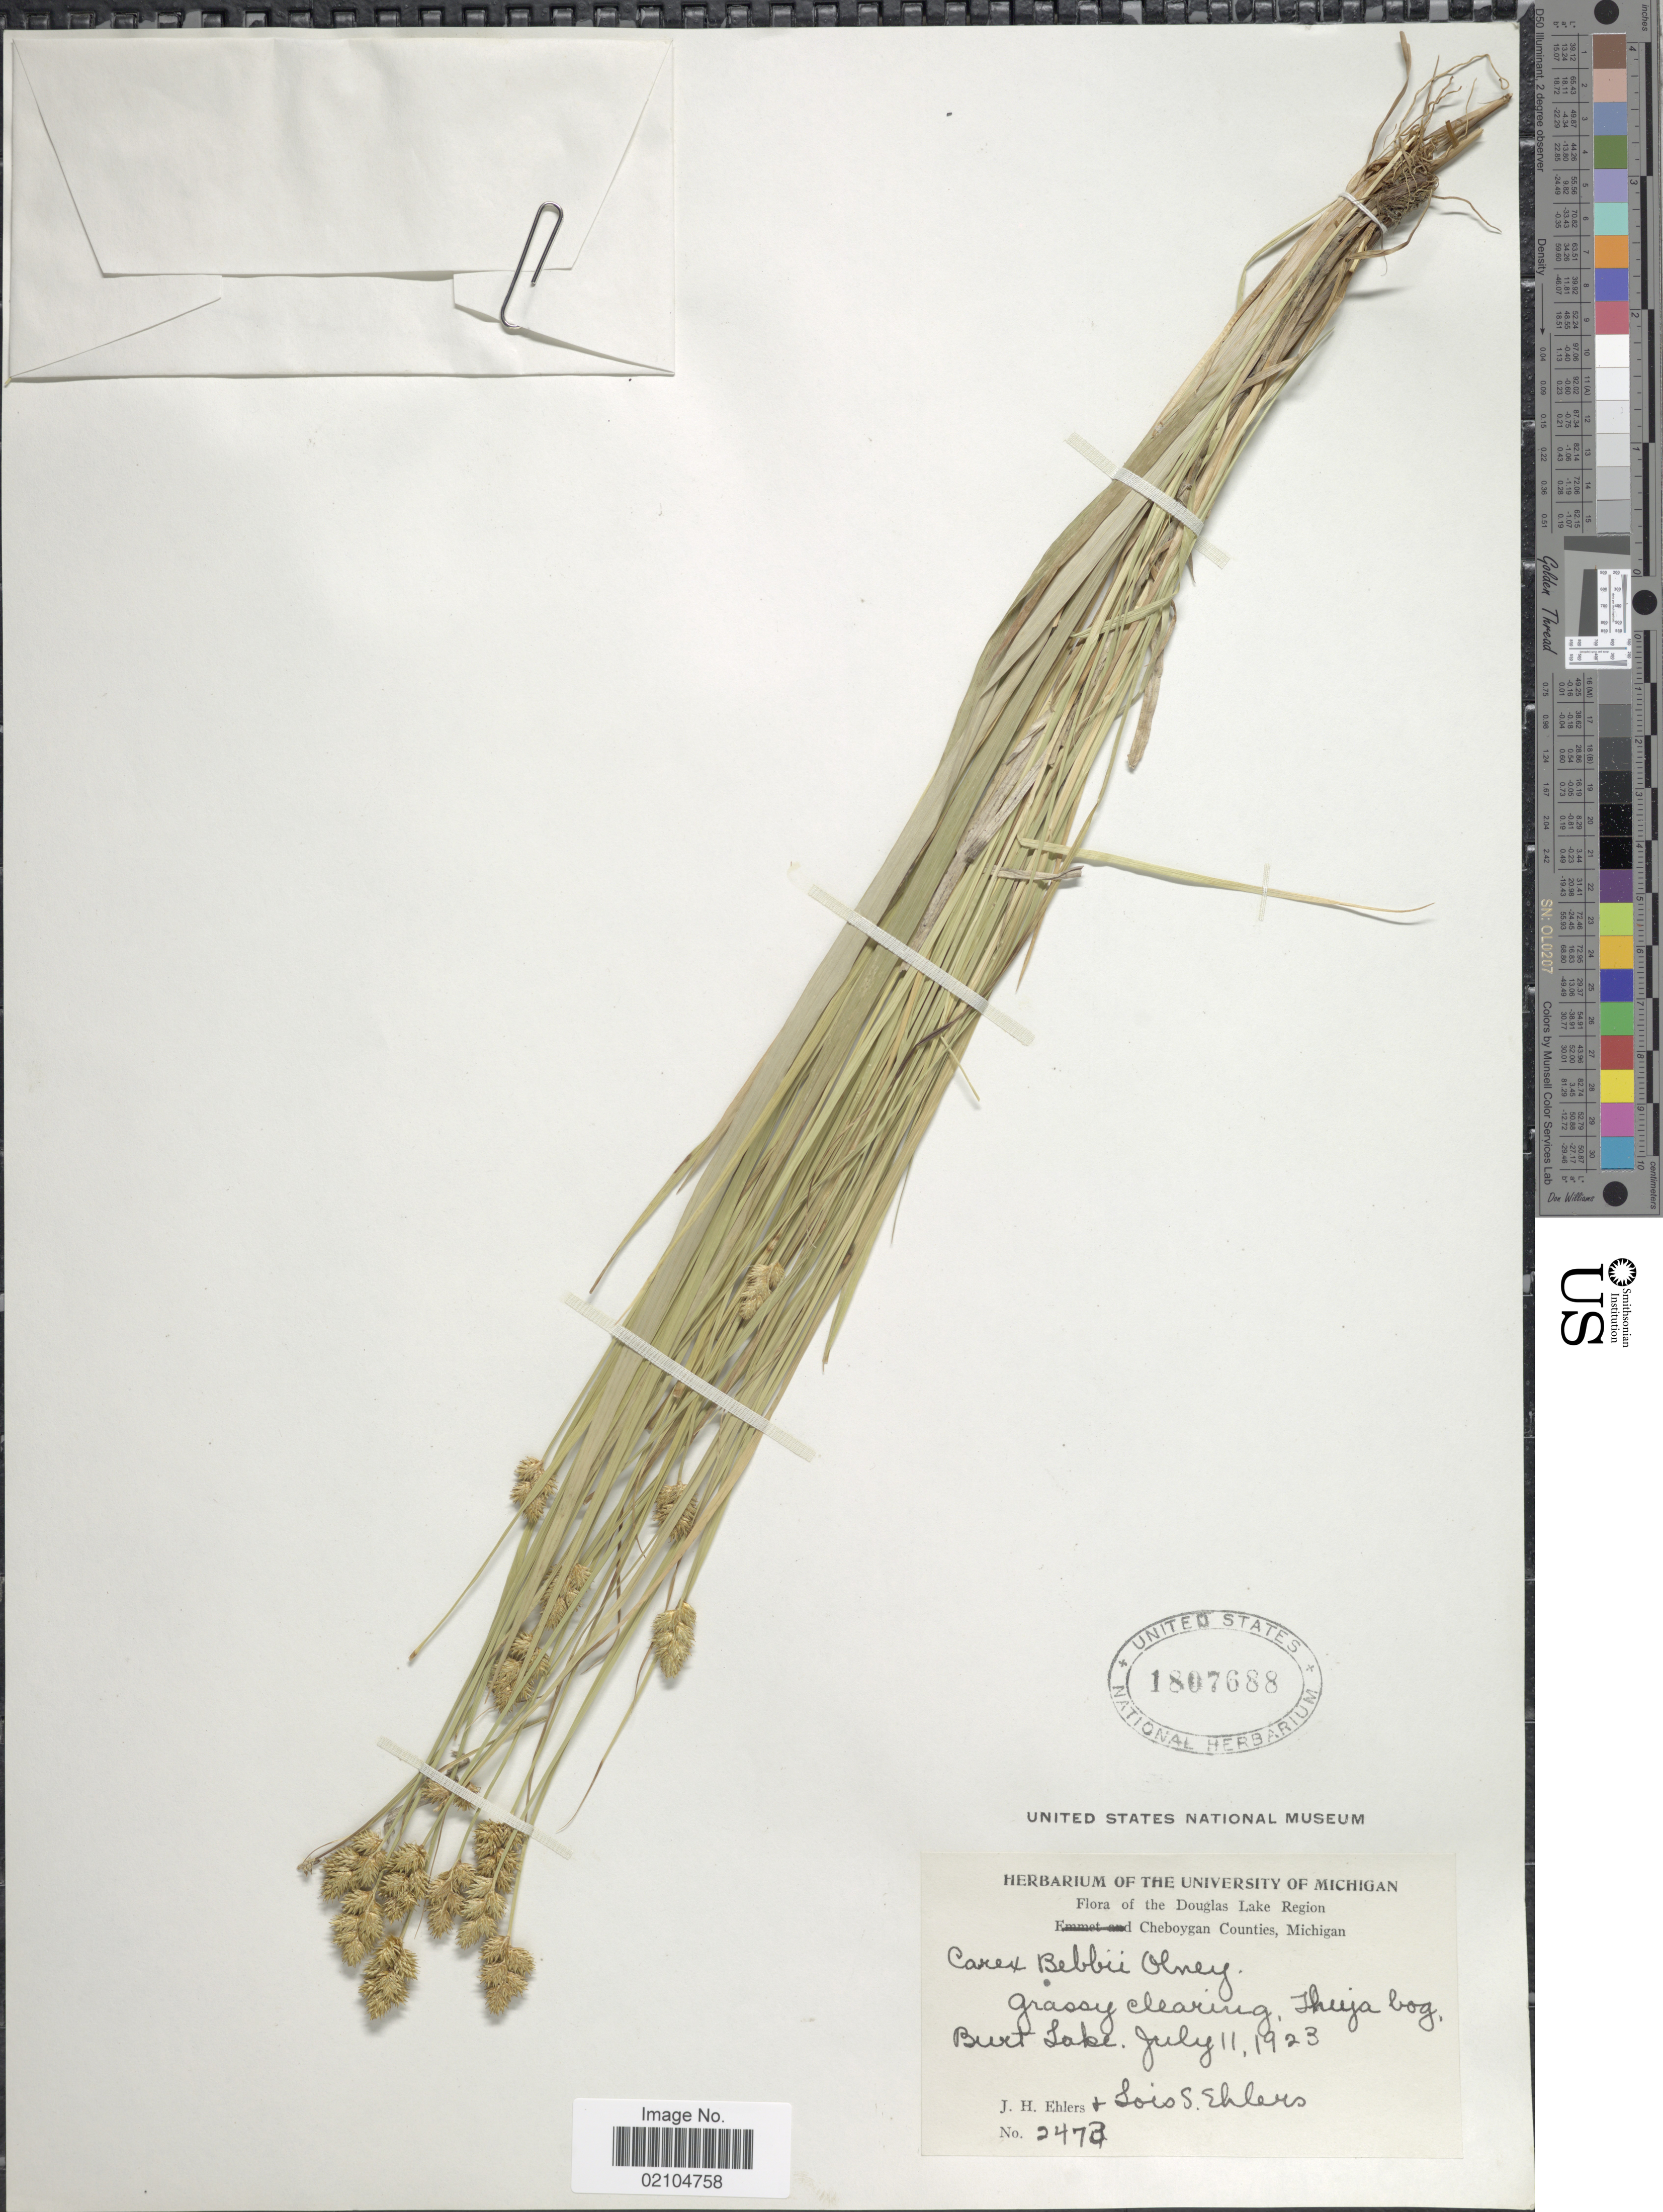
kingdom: Plantae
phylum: Tracheophyta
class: Liliopsida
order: Poales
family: Cyperaceae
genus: Carex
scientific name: Carex bebbii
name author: (L.H. Bailey) Olney ex Fernald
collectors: J. H. Ehlers & L. Ehlers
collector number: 2473*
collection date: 1923-07-11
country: United States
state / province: Michigan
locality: The Douglas Lake Region, Cheboygan Counties, grassy clearing, Thuja bog, Burt Lake.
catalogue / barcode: US 1807688